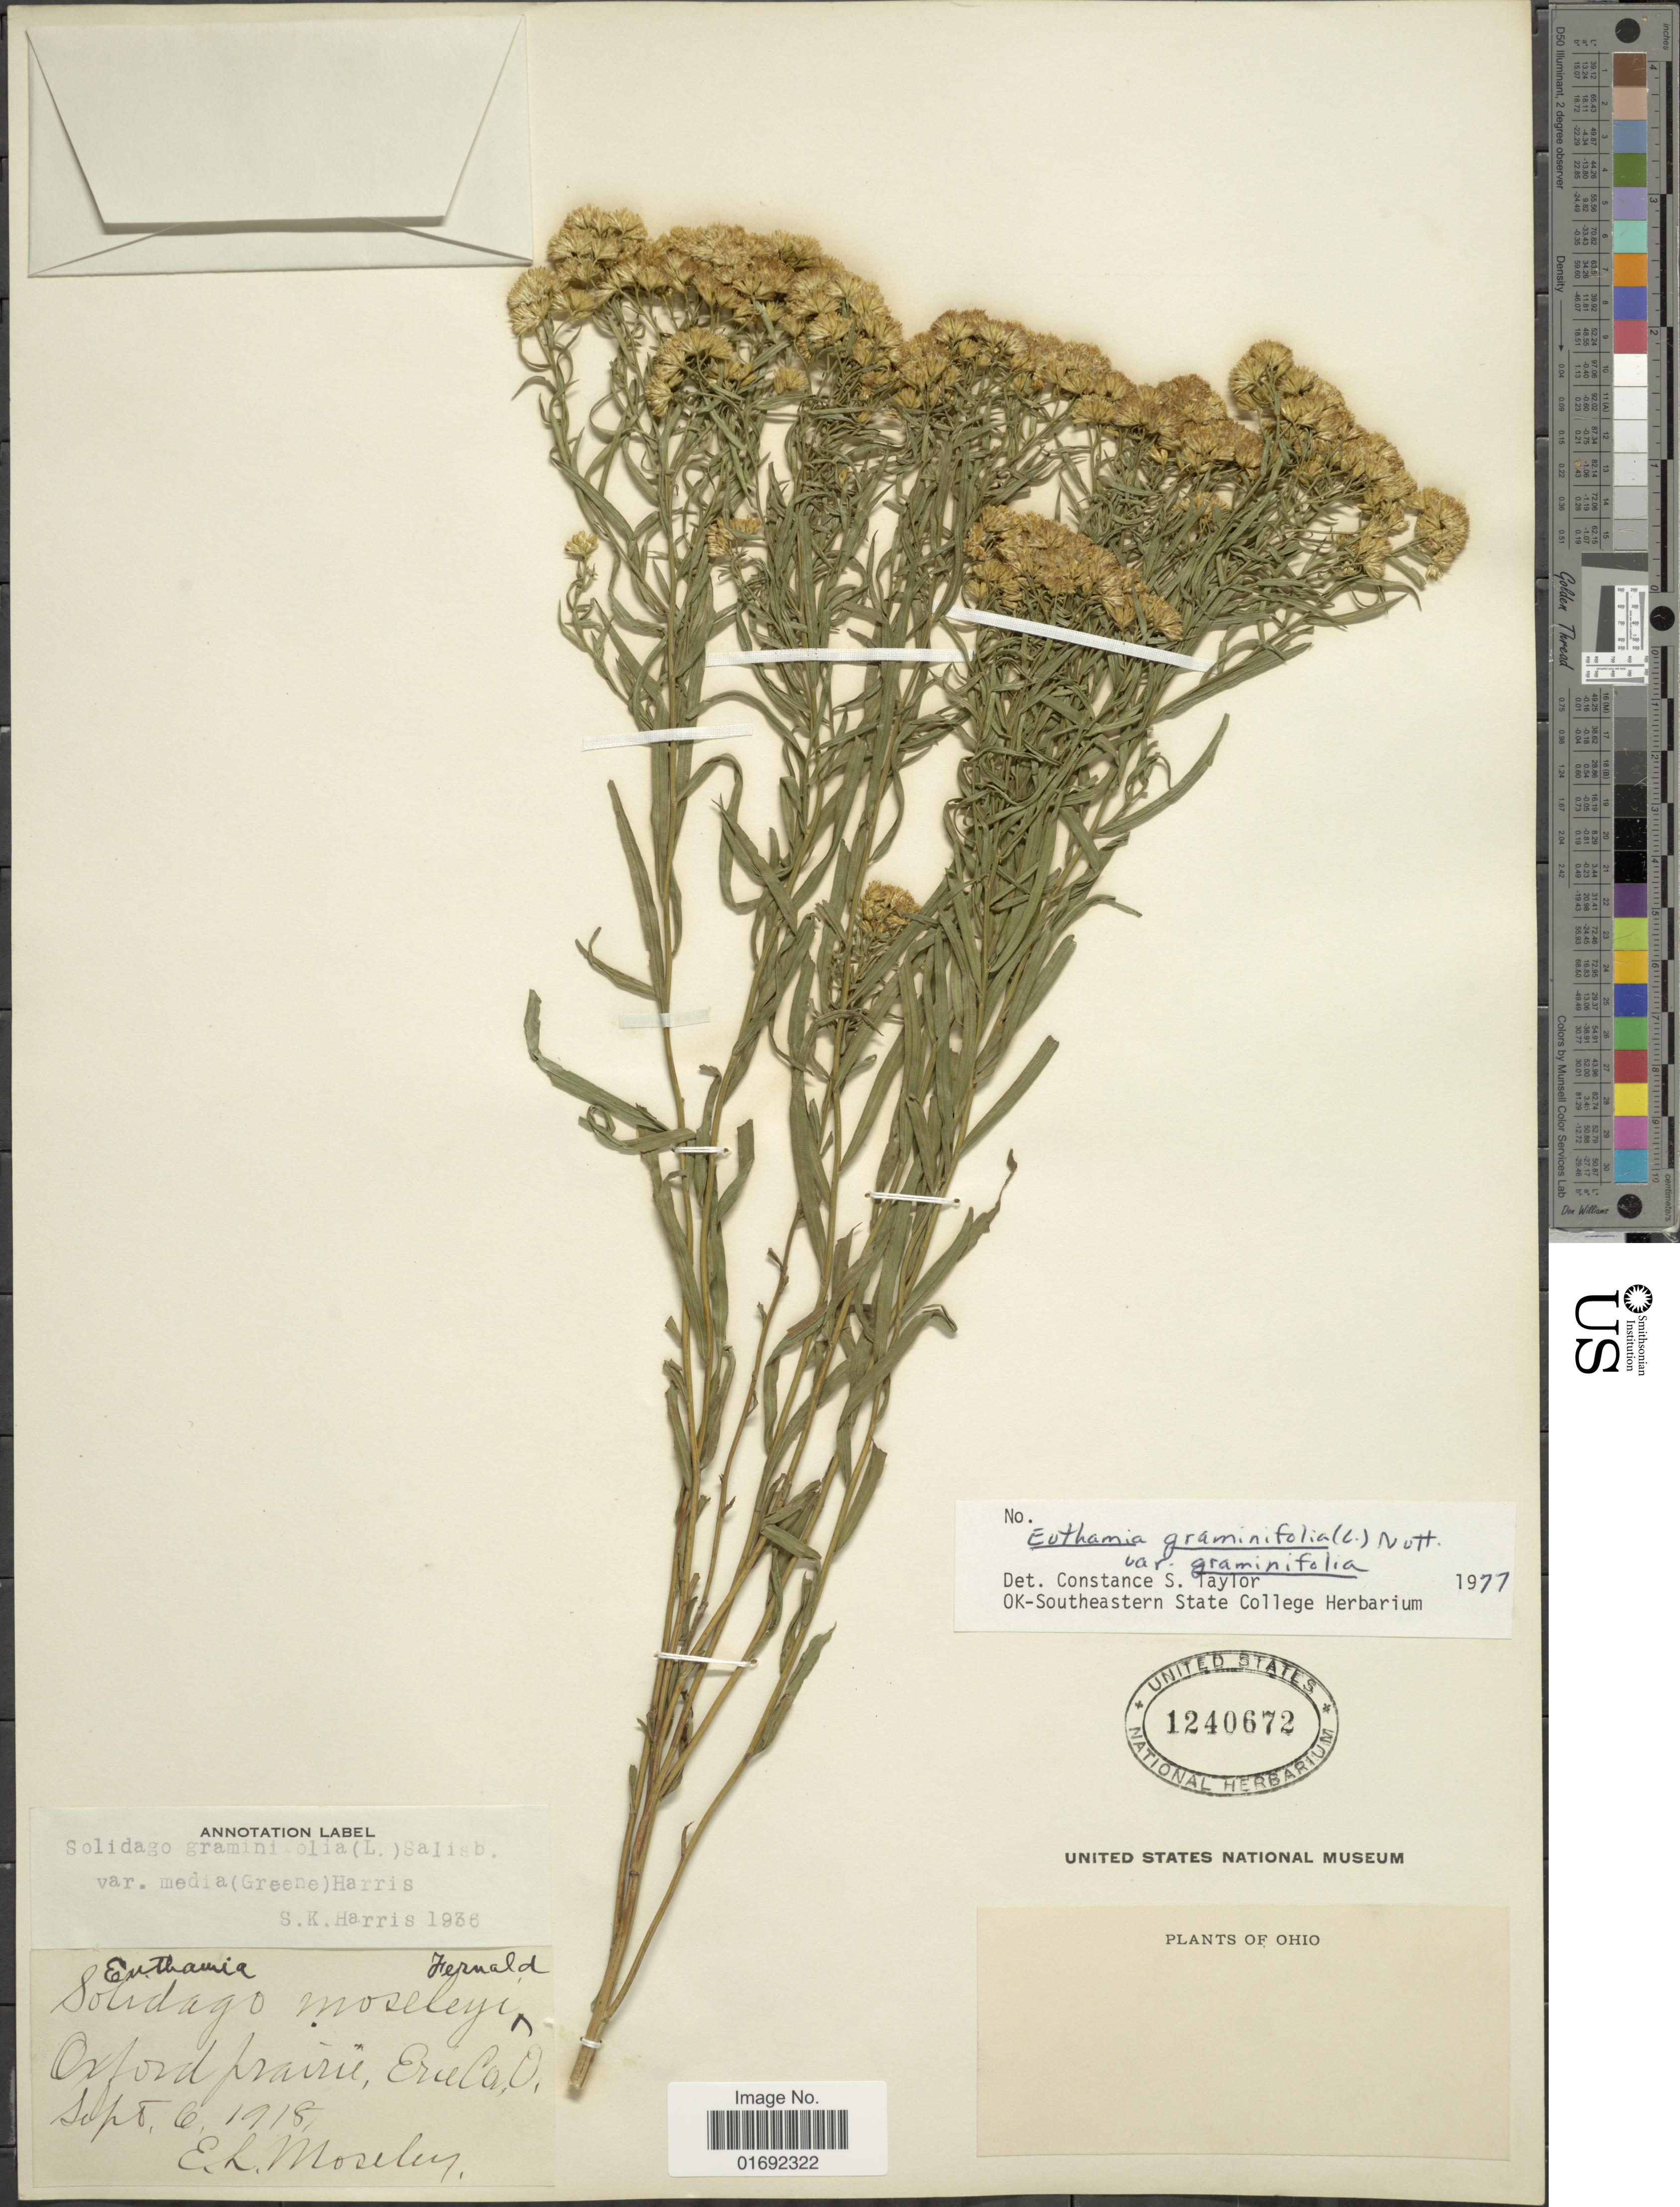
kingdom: Plantae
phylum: Tracheophyta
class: Magnoliopsida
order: Asterales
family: Asteraceae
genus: Euthamia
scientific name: Euthamia graminifolia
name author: (L.) Nutt.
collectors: E. Moseley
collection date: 1918-09-06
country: United States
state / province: Ohio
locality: Oxford prairie, Erie Co.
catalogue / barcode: US 1240672